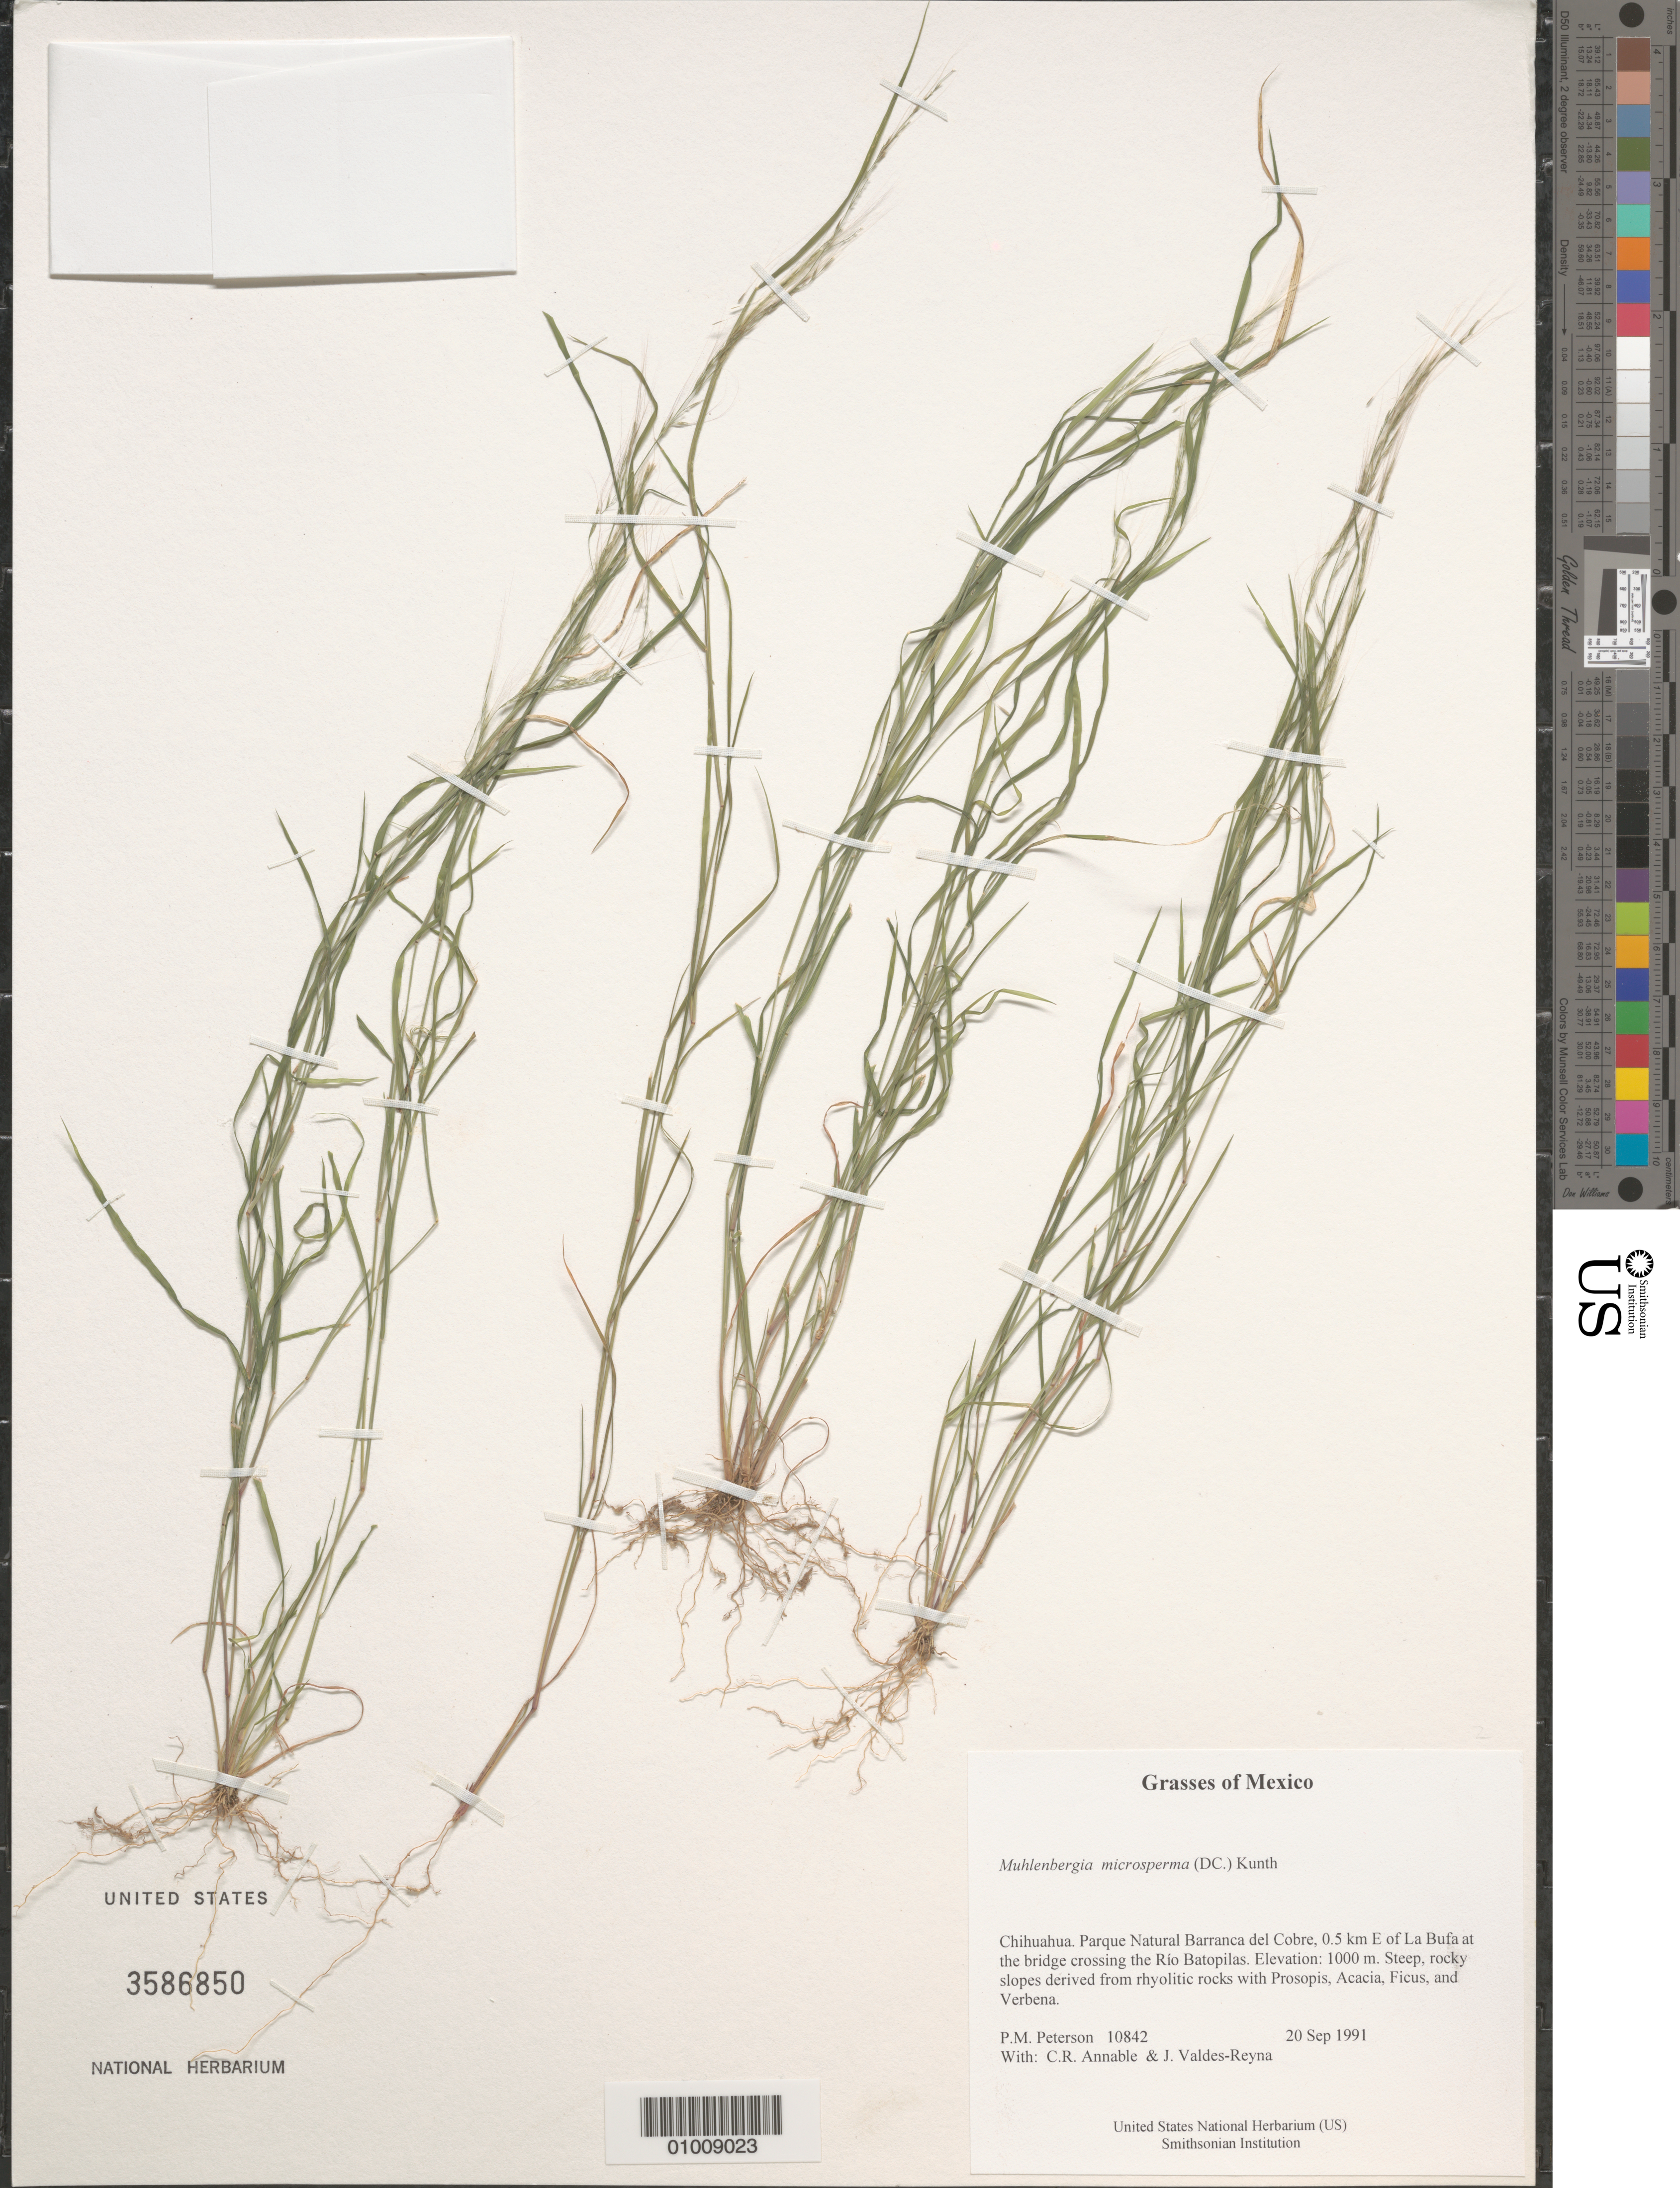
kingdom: Plantae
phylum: Tracheophyta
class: Liliopsida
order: Poales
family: Poaceae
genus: Muhlenbergia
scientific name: Muhlenbergia microsperma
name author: (DC.) Kunth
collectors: P. M. Peterson, C. R. Annable & J. Valdés-Reyna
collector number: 10842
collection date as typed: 20 Sep 1991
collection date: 1991-09-20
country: Mexico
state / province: Chihuahua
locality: Parque Natural Barranca del Cobre, 0.5 km E of La Bufa at the bridge crossing the Río Batopilas.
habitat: Steep, rocky slopes derived from rhyolitic rocks with Prosopis, Acacia, Ficus, and Verbena.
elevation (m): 1000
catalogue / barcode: US 3586850